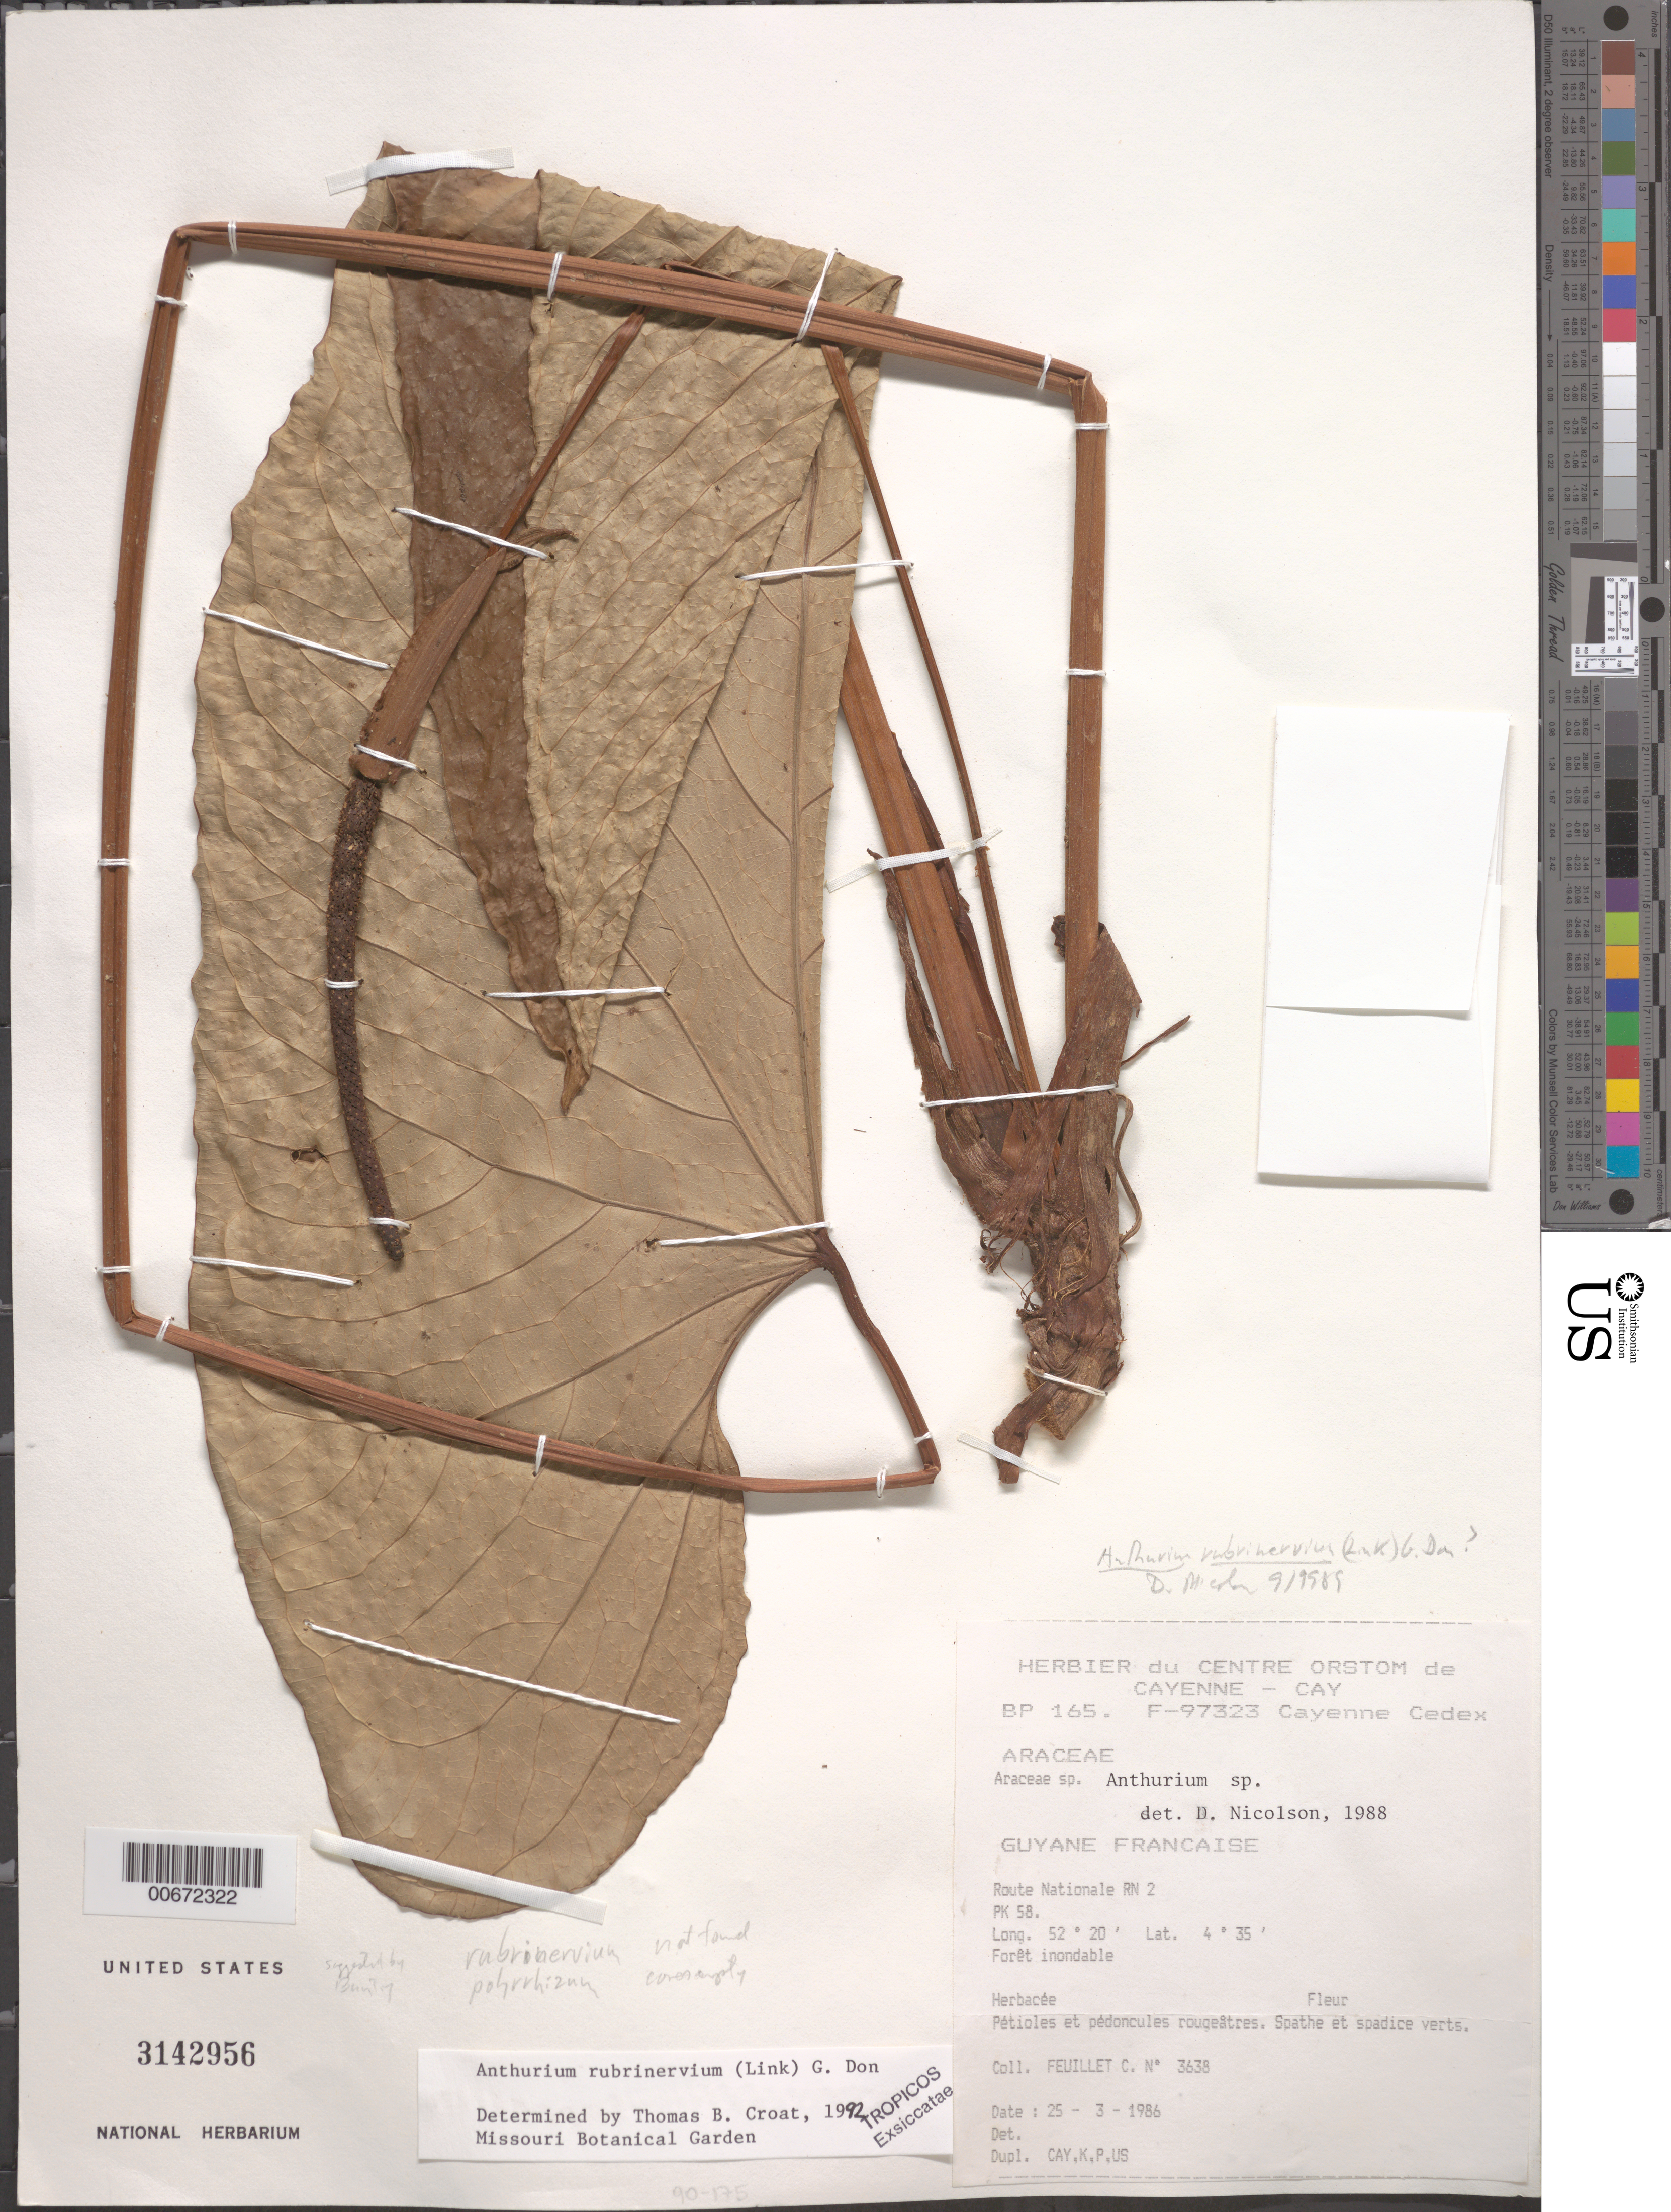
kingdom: Plantae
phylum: Tracheophyta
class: Liliopsida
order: Alismatales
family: Araceae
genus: Anthurium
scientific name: Anthurium rubrinervium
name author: (Link) G. Don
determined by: Croat, Thomas B., Missouri Botanical Garden (MO)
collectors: C. Feuillet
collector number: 3638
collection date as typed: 25-Mar-86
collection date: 1986-03-25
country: French Guiana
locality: Route Nationale RN 2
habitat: Inundated forest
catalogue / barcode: US 3142956